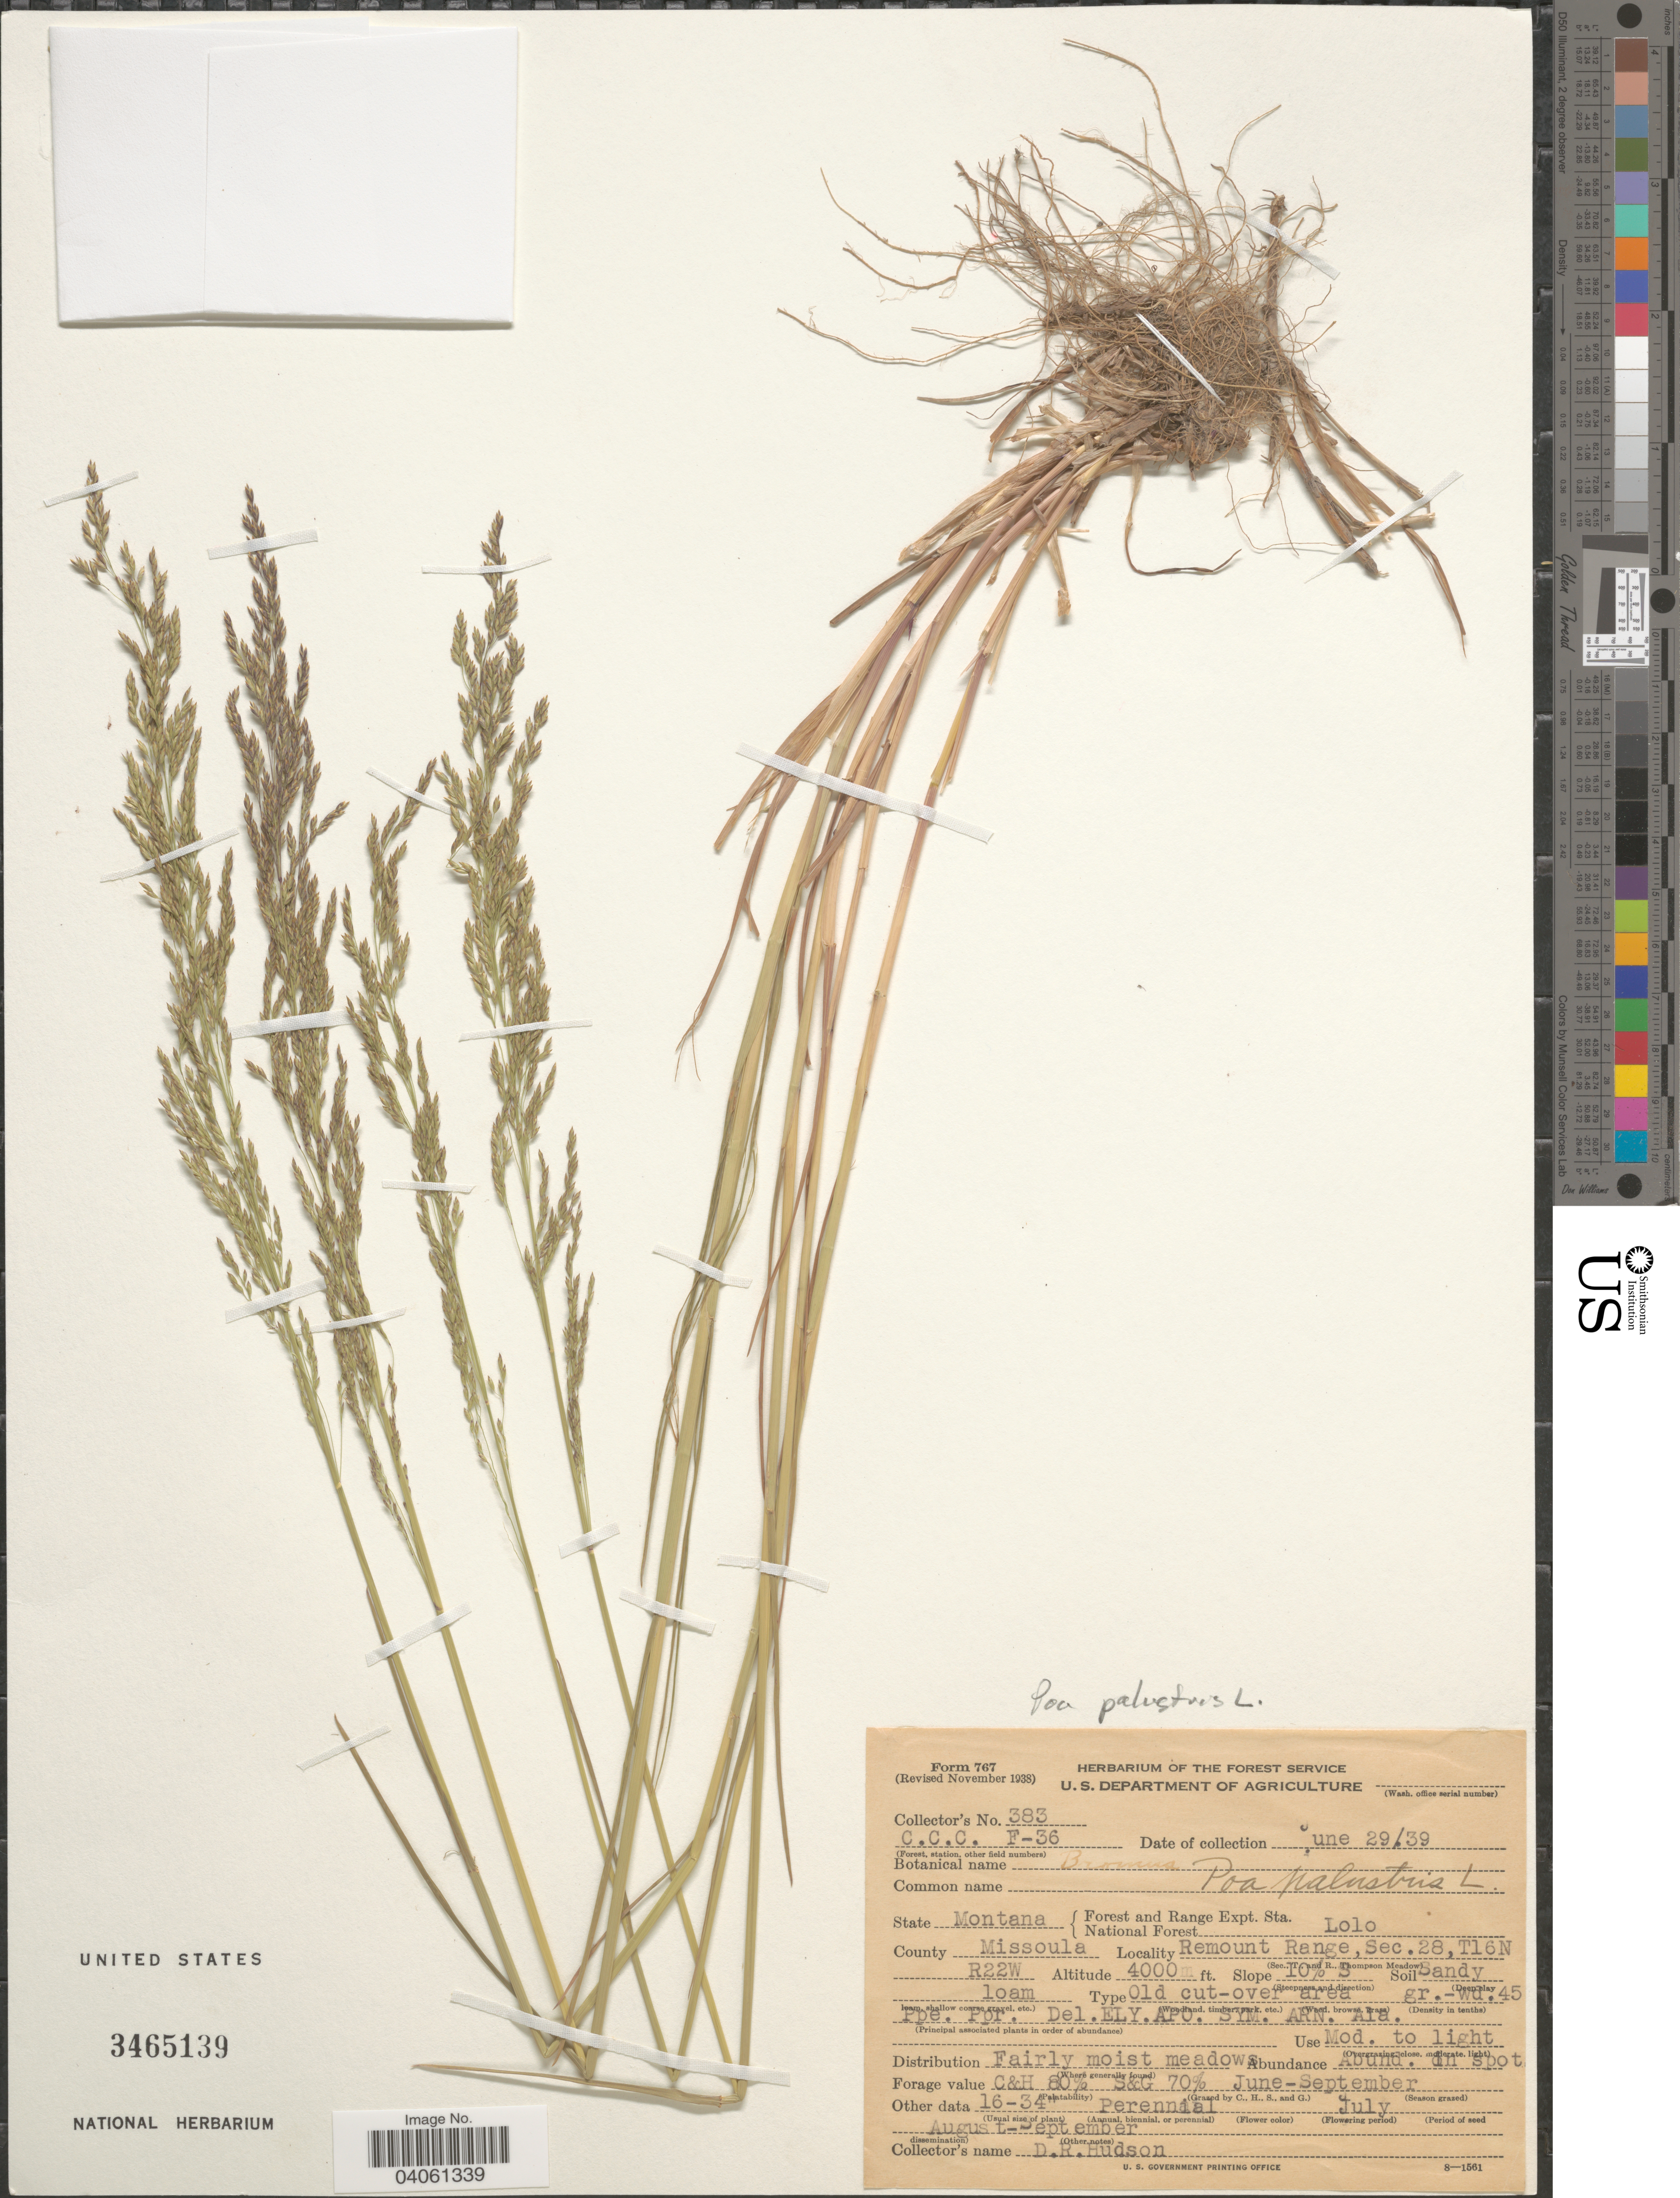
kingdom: Plantae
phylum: Tracheophyta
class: Liliopsida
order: Poales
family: Poaceae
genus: Poa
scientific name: Poa palustris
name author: L.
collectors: D. Hudson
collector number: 383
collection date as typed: Transcribed d/m/y: 29/6/39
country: United States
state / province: Montana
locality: Forest and Range Expt. Sta. National Forest Lolo. County Missoula. Remount Range, Sec. 28, T16N R22W. Slope 10% S.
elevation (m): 1219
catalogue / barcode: US 3465139